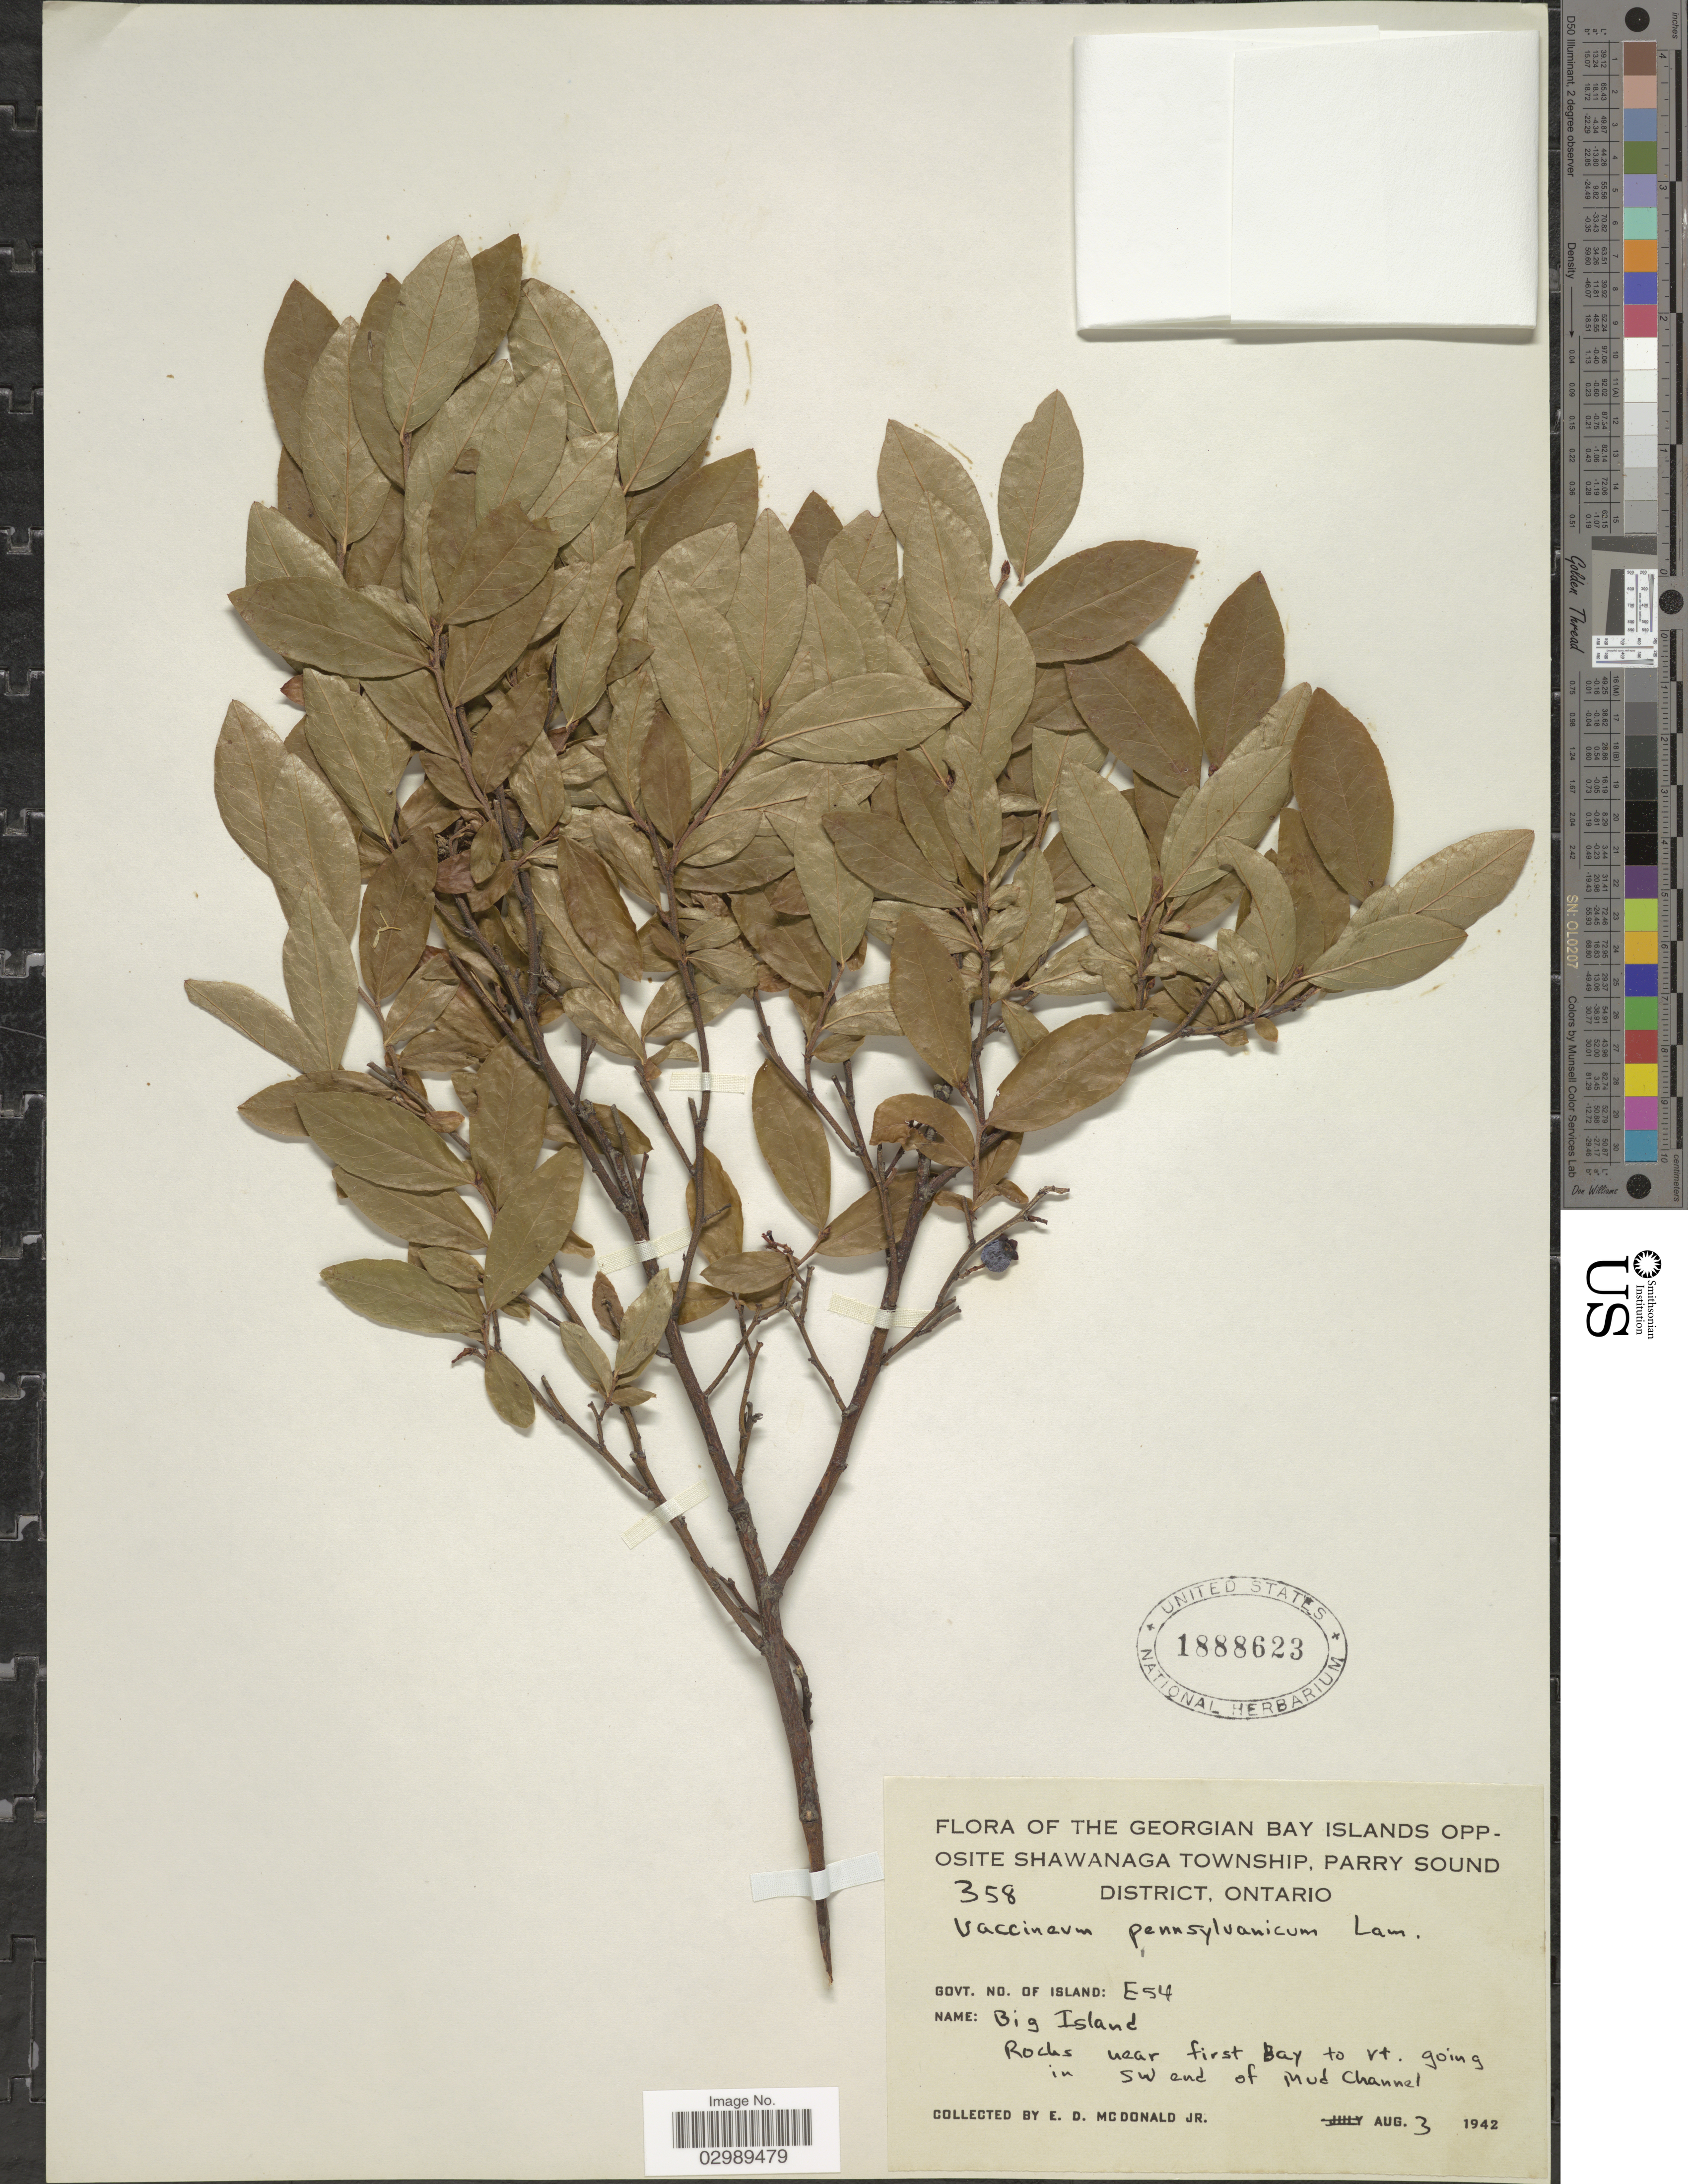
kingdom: Plantae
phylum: Tracheophyta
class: Magnoliopsida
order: Ericales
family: Ericaceae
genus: Vaccinium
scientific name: Vaccinium pensylvanicum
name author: Mill.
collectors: E. D. McDonald Jr.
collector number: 358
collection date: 1942-08-03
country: Canada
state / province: Ontario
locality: The Georgian Bay Islands Opposite Shawanaga Township, Parry sound District, Big Island, Rocks near first Bay to rt. going in SW end of Mud Channel.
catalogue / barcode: US 1888623